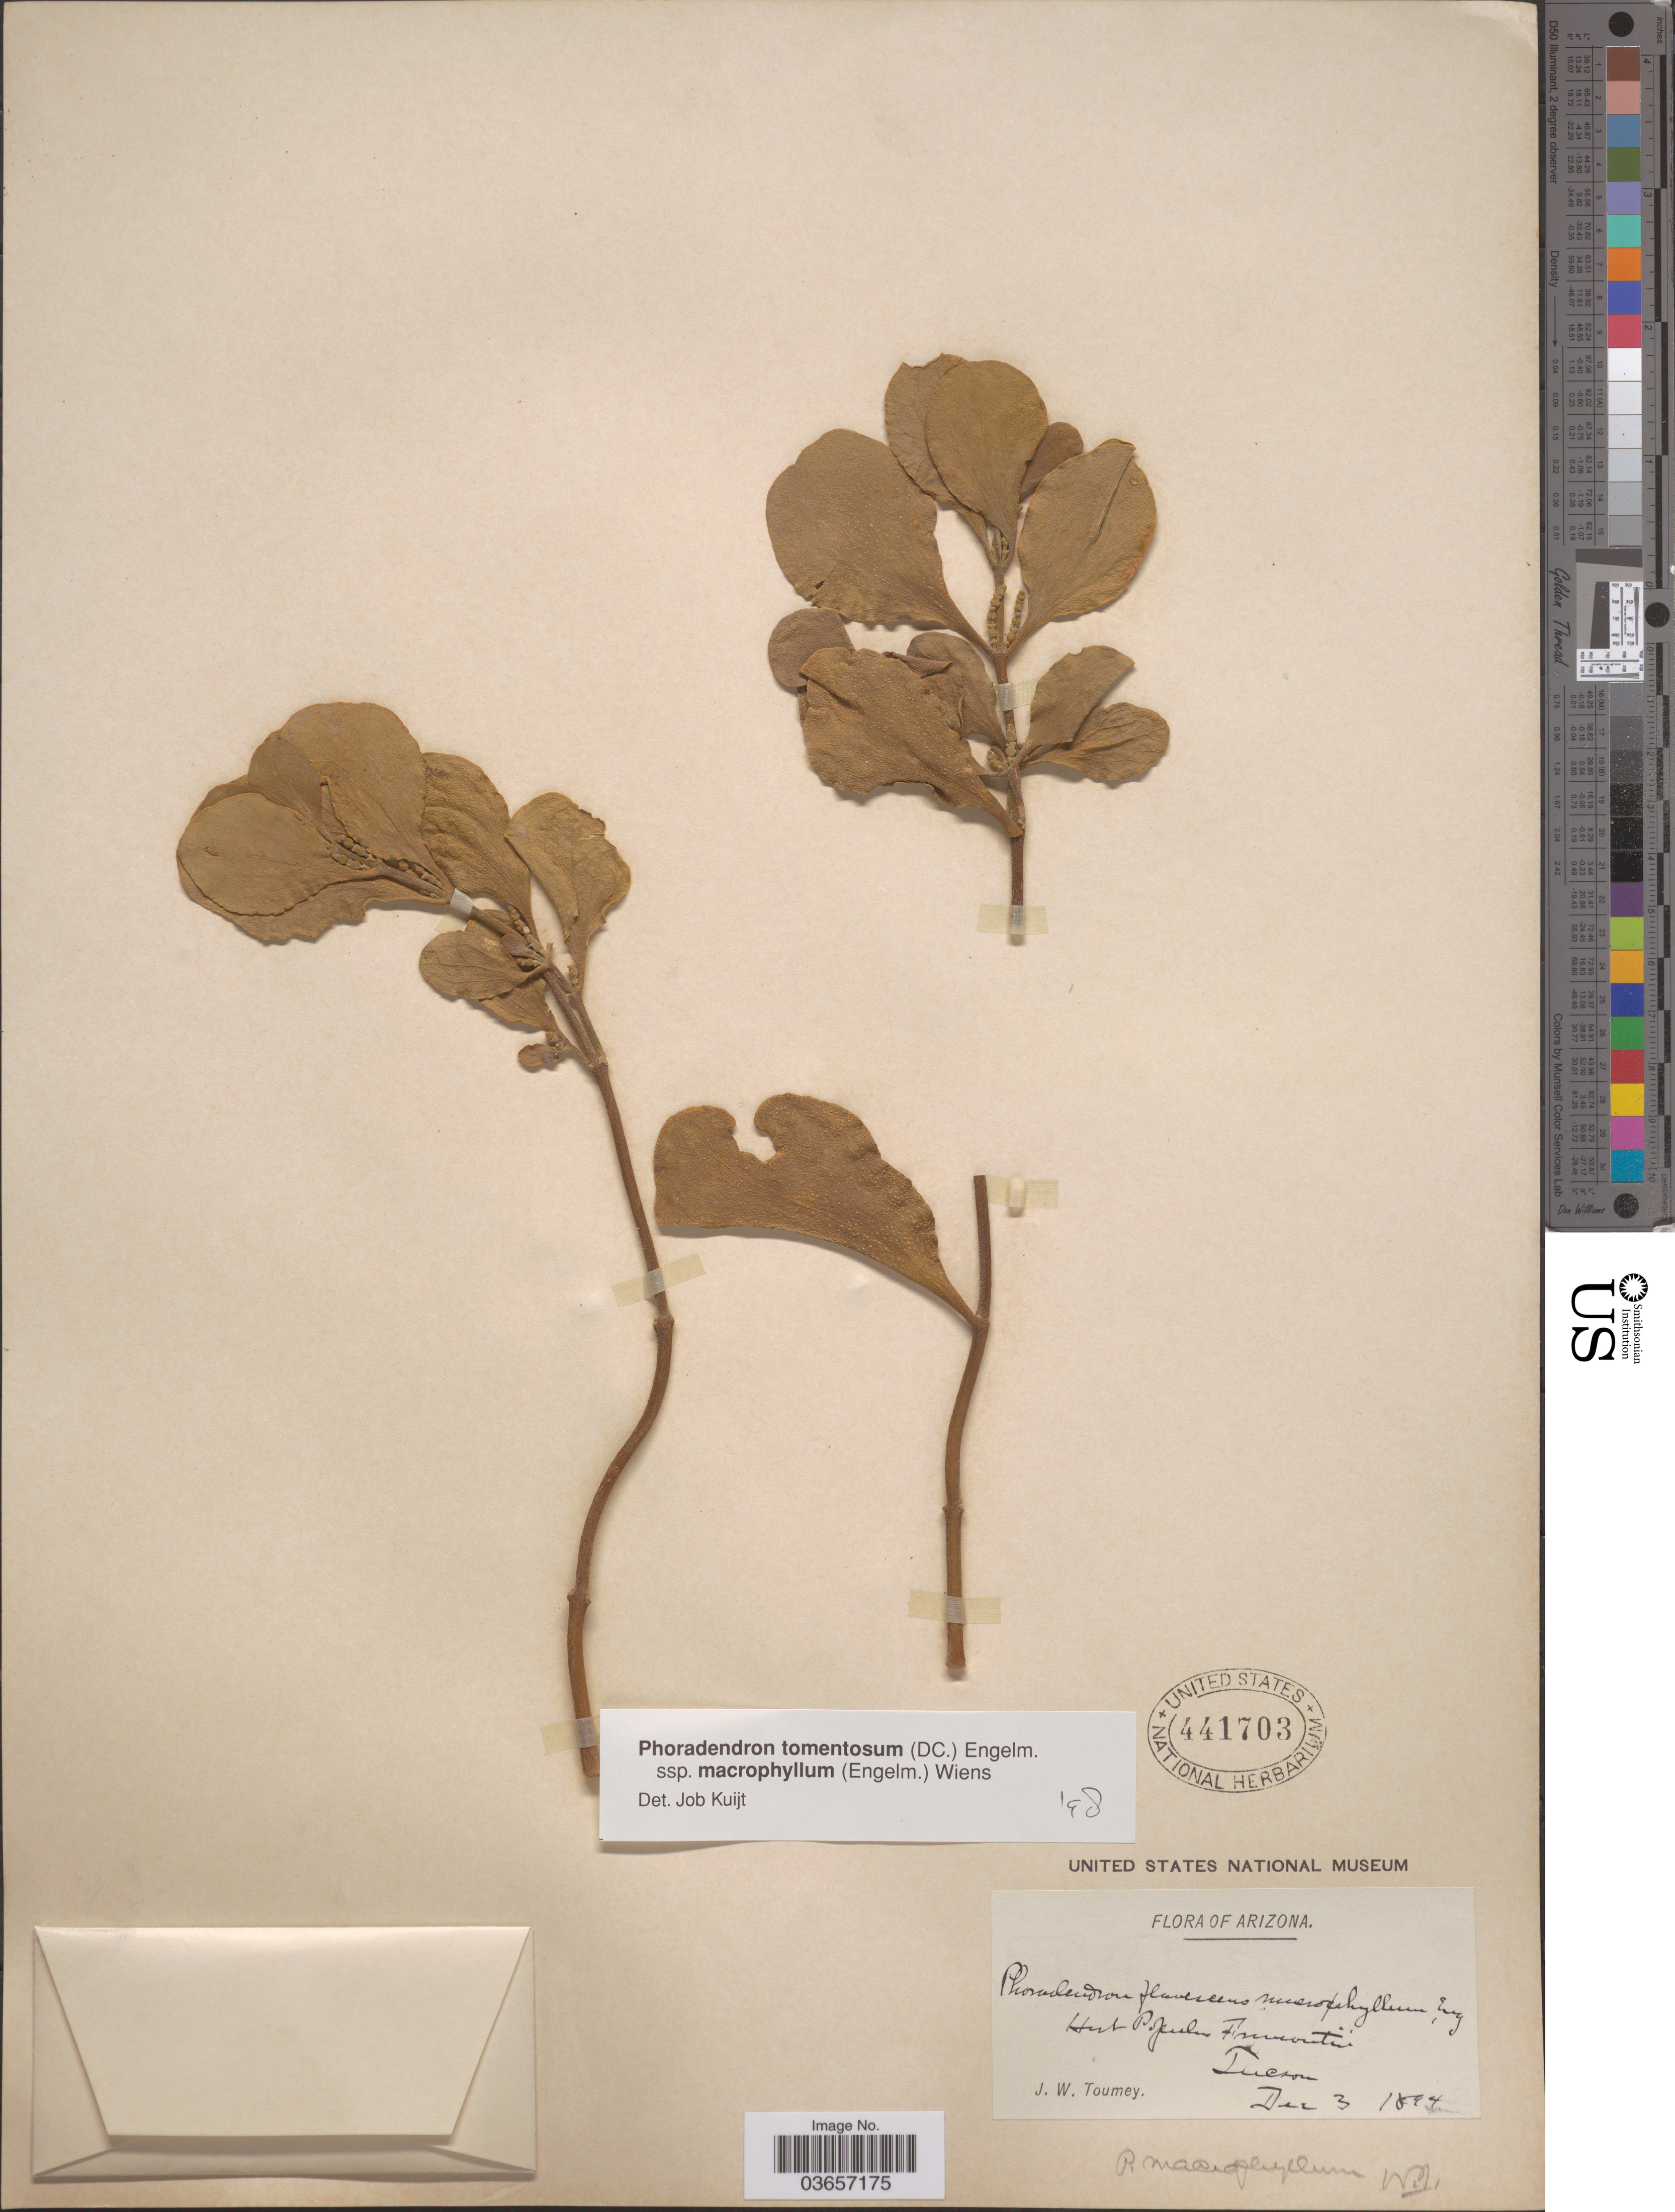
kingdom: Plantae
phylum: Tracheophyta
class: Magnoliopsida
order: Santalales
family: Viscaceae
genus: Phoradendron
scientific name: Phoradendron tomentosum subsp. macrophyllum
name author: DC.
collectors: J. W. Toumey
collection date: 1894-12-03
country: United States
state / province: Arizona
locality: Tucson.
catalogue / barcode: US 441703